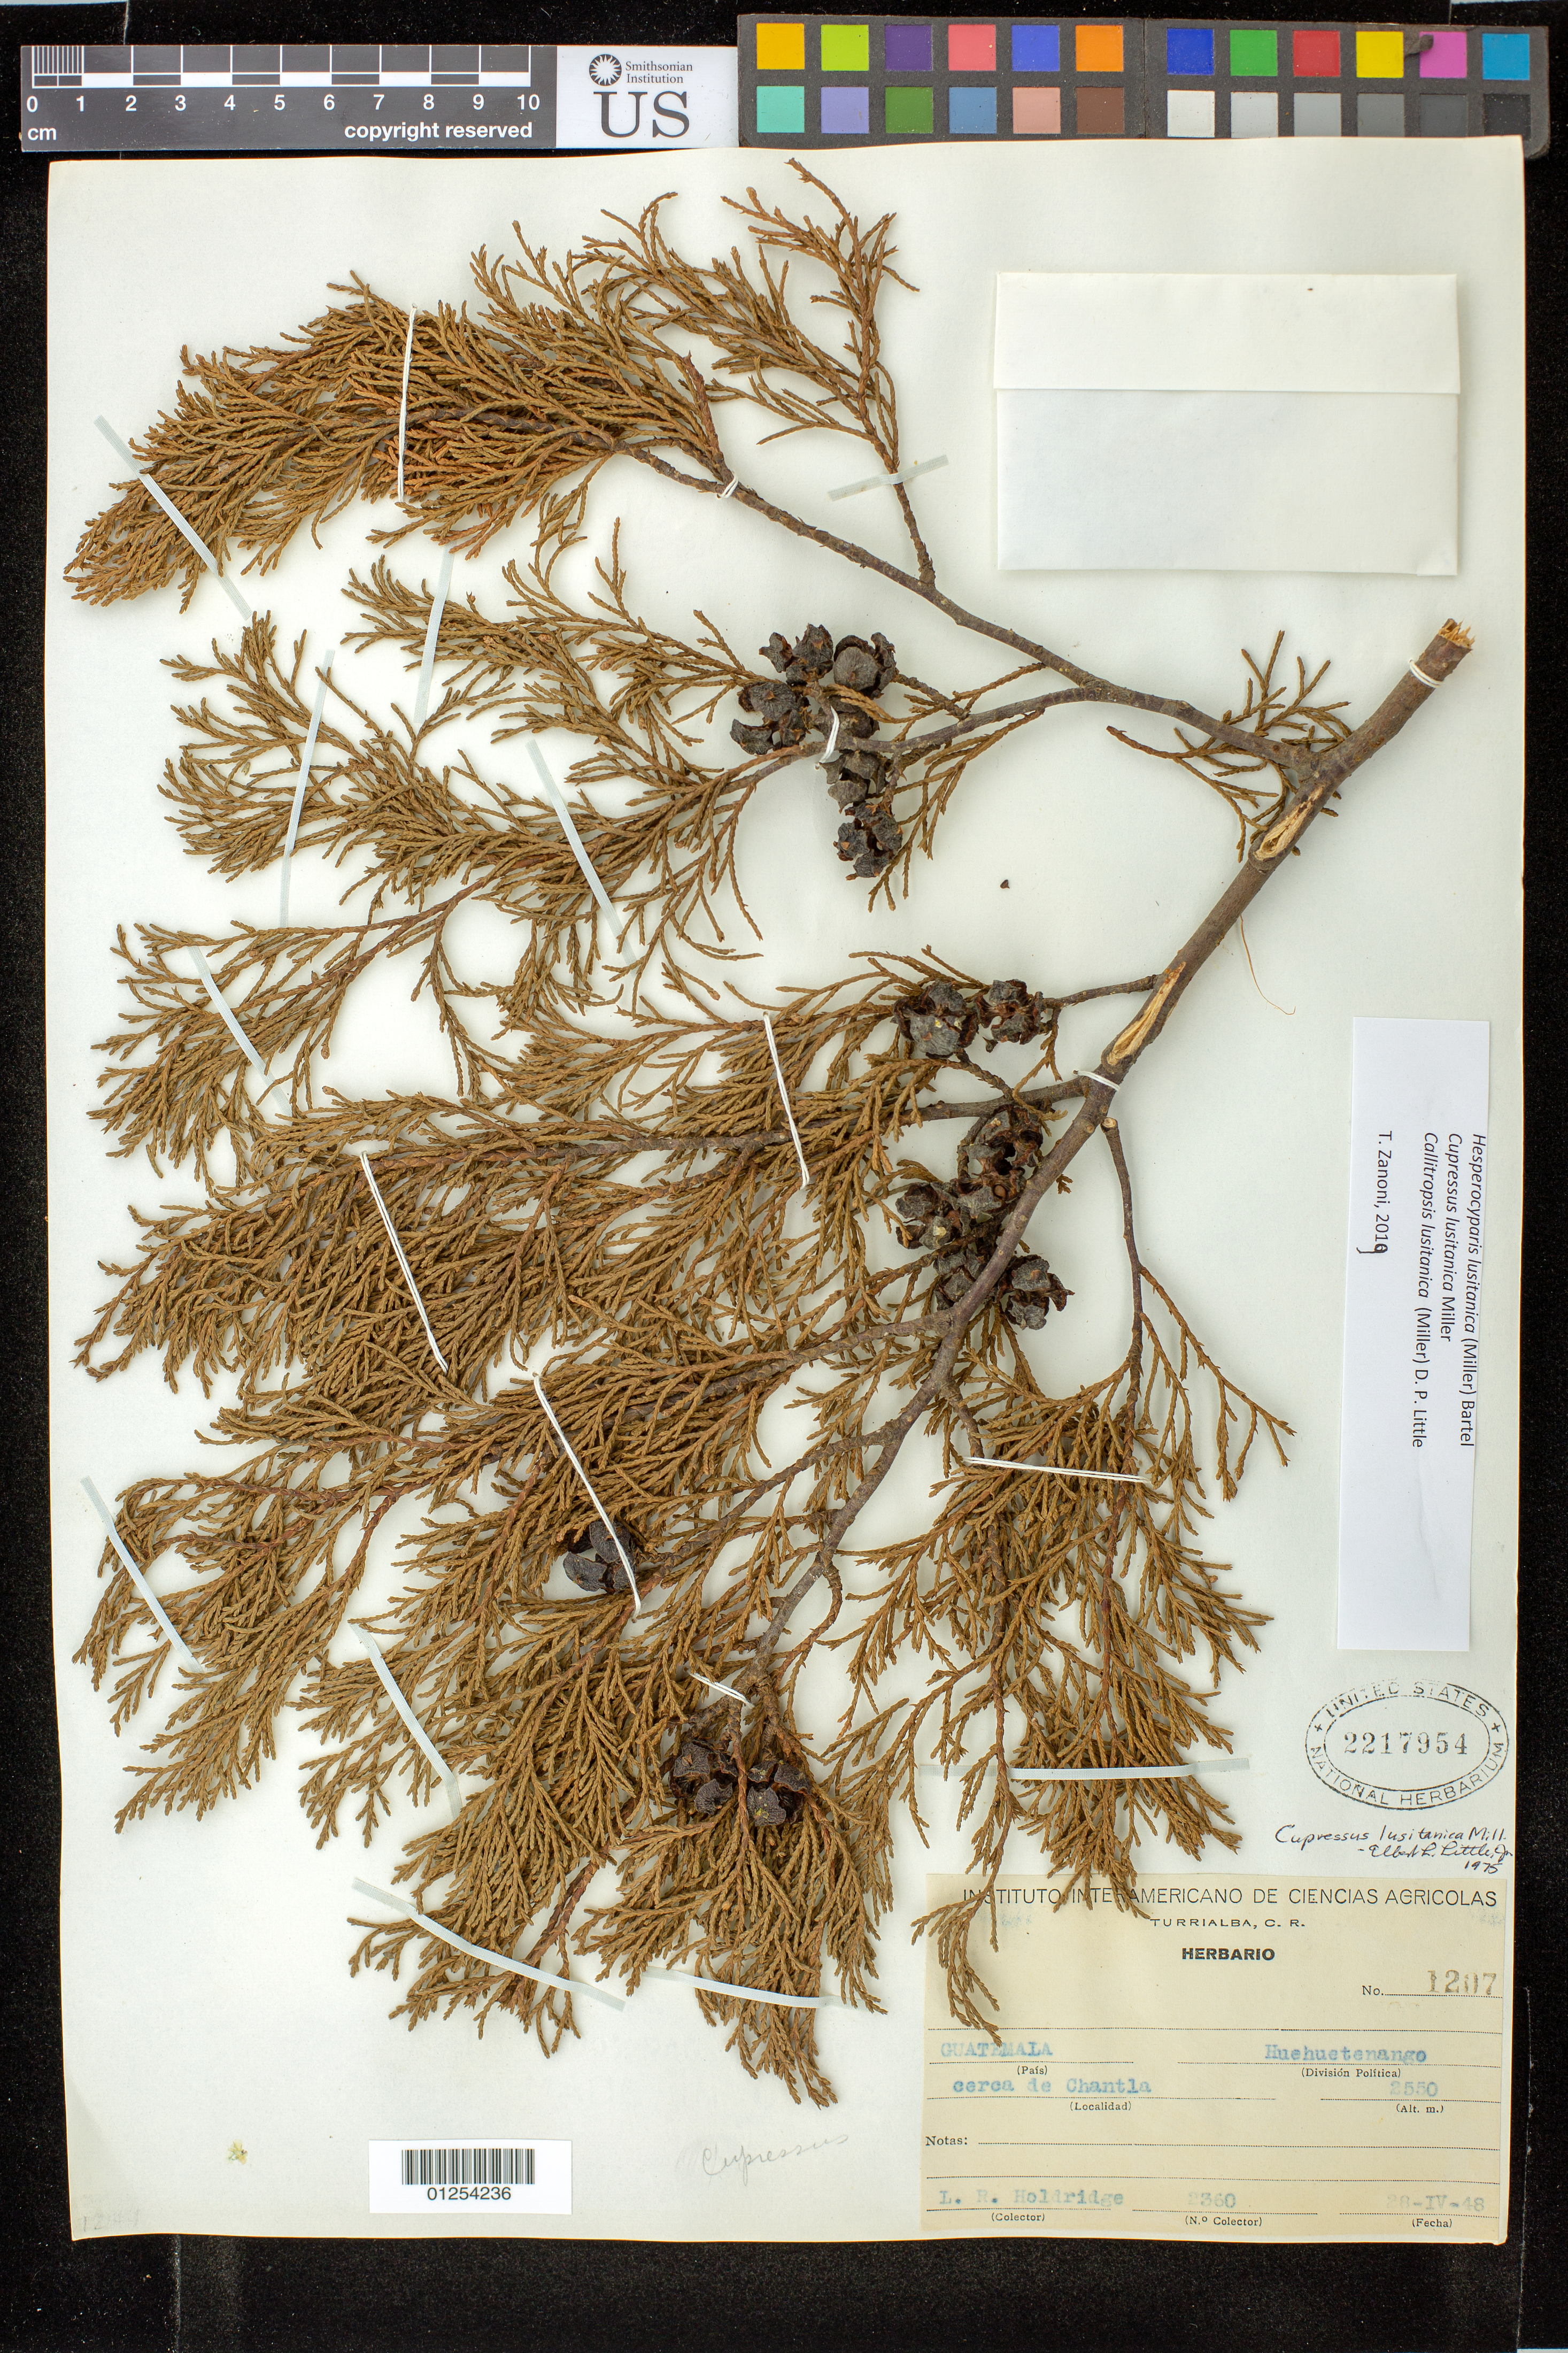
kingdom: Plantae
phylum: Tracheophyta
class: Pinopsida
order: Pinales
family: Cupressaceae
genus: Hesperocyparis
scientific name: Hesperocyparis lusitanica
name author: (Miller) Bartel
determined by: Zanoni, T. A., (NY), New York Botanical Garden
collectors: L. Holdridge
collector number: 2360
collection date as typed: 28 Apr 1948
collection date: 1948-04-28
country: Guatemala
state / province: Huehuetenango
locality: cerca de Chantla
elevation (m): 2550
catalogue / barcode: US 2217954